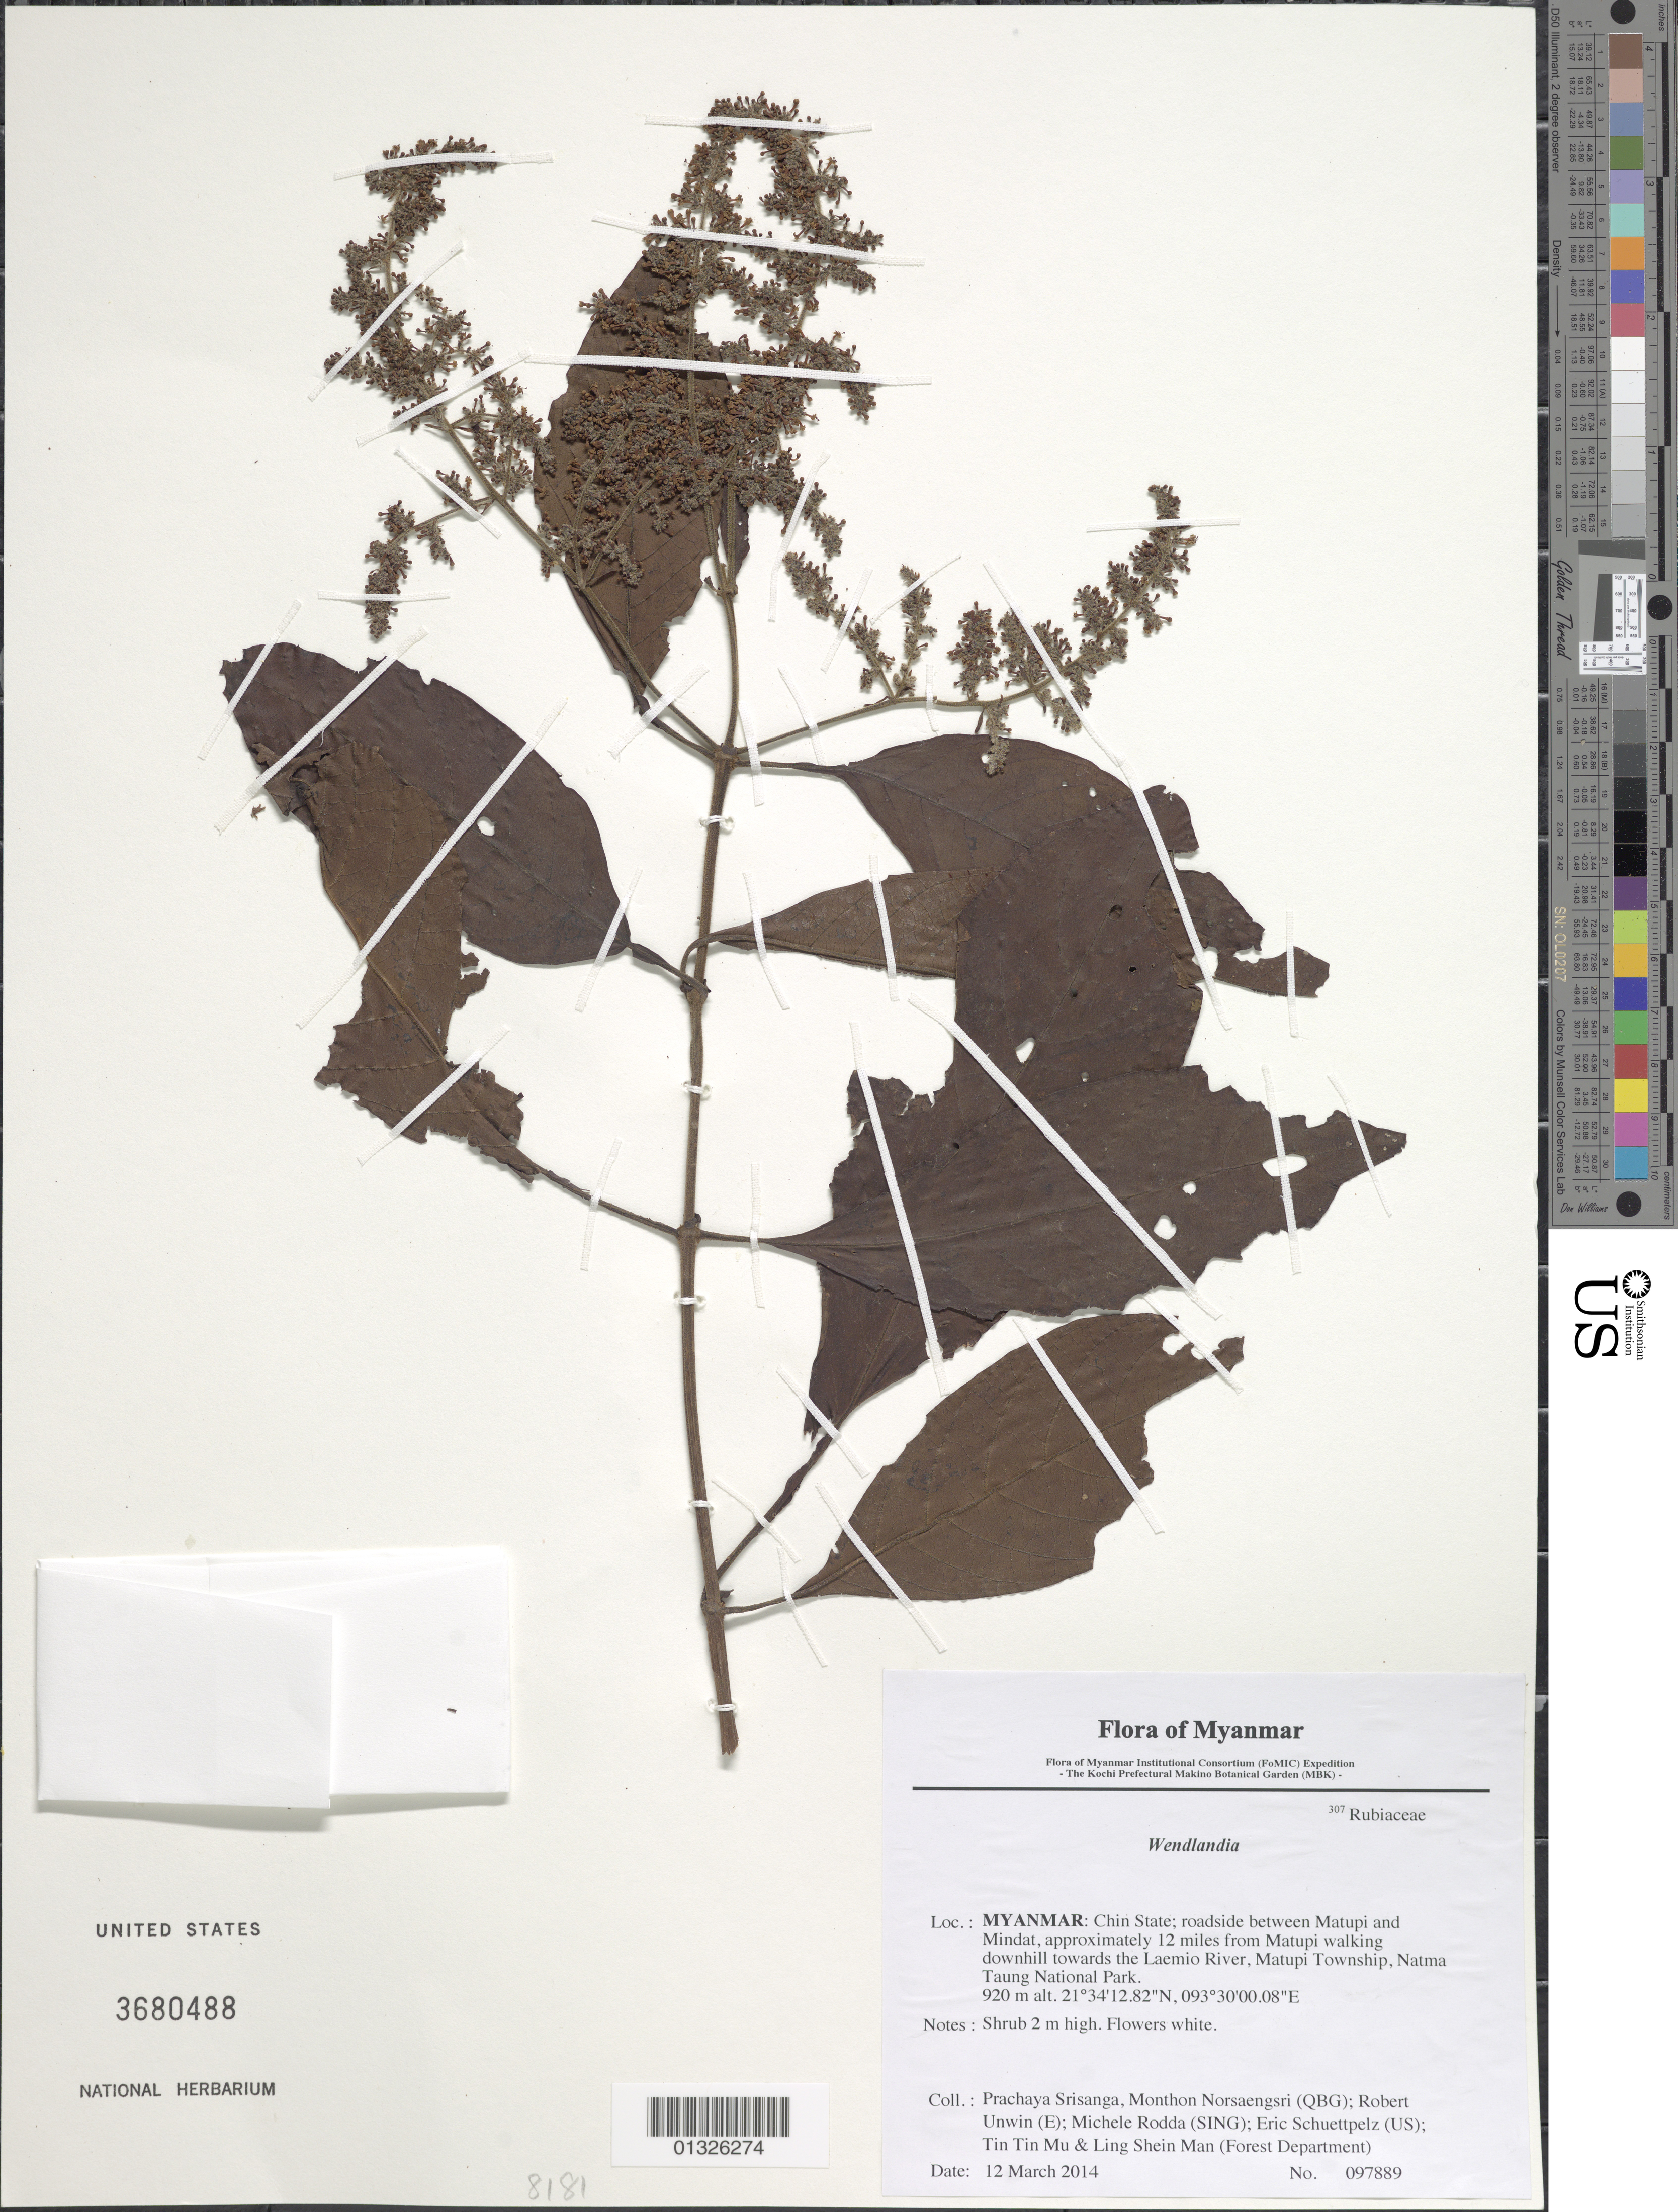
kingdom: Plantae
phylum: Tracheophyta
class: Magnoliopsida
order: Gentianales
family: Rubiaceae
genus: Wendlandia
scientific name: Wendlandia sp.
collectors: P. Srisanga, M. Norsaengsri, R. Unwin, M. Rodda, E. Schuettpelz, Tin Tin Mu & Ling Shein Man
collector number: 97889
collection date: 2014-03-12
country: Myanmar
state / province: Chin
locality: Roadside between Matupi and Mindat, approximately 12 miles from Matupi walking downhill towards the Laemio River, Matupi Township, Natma Taung National Park.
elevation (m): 920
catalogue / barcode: US 3680488